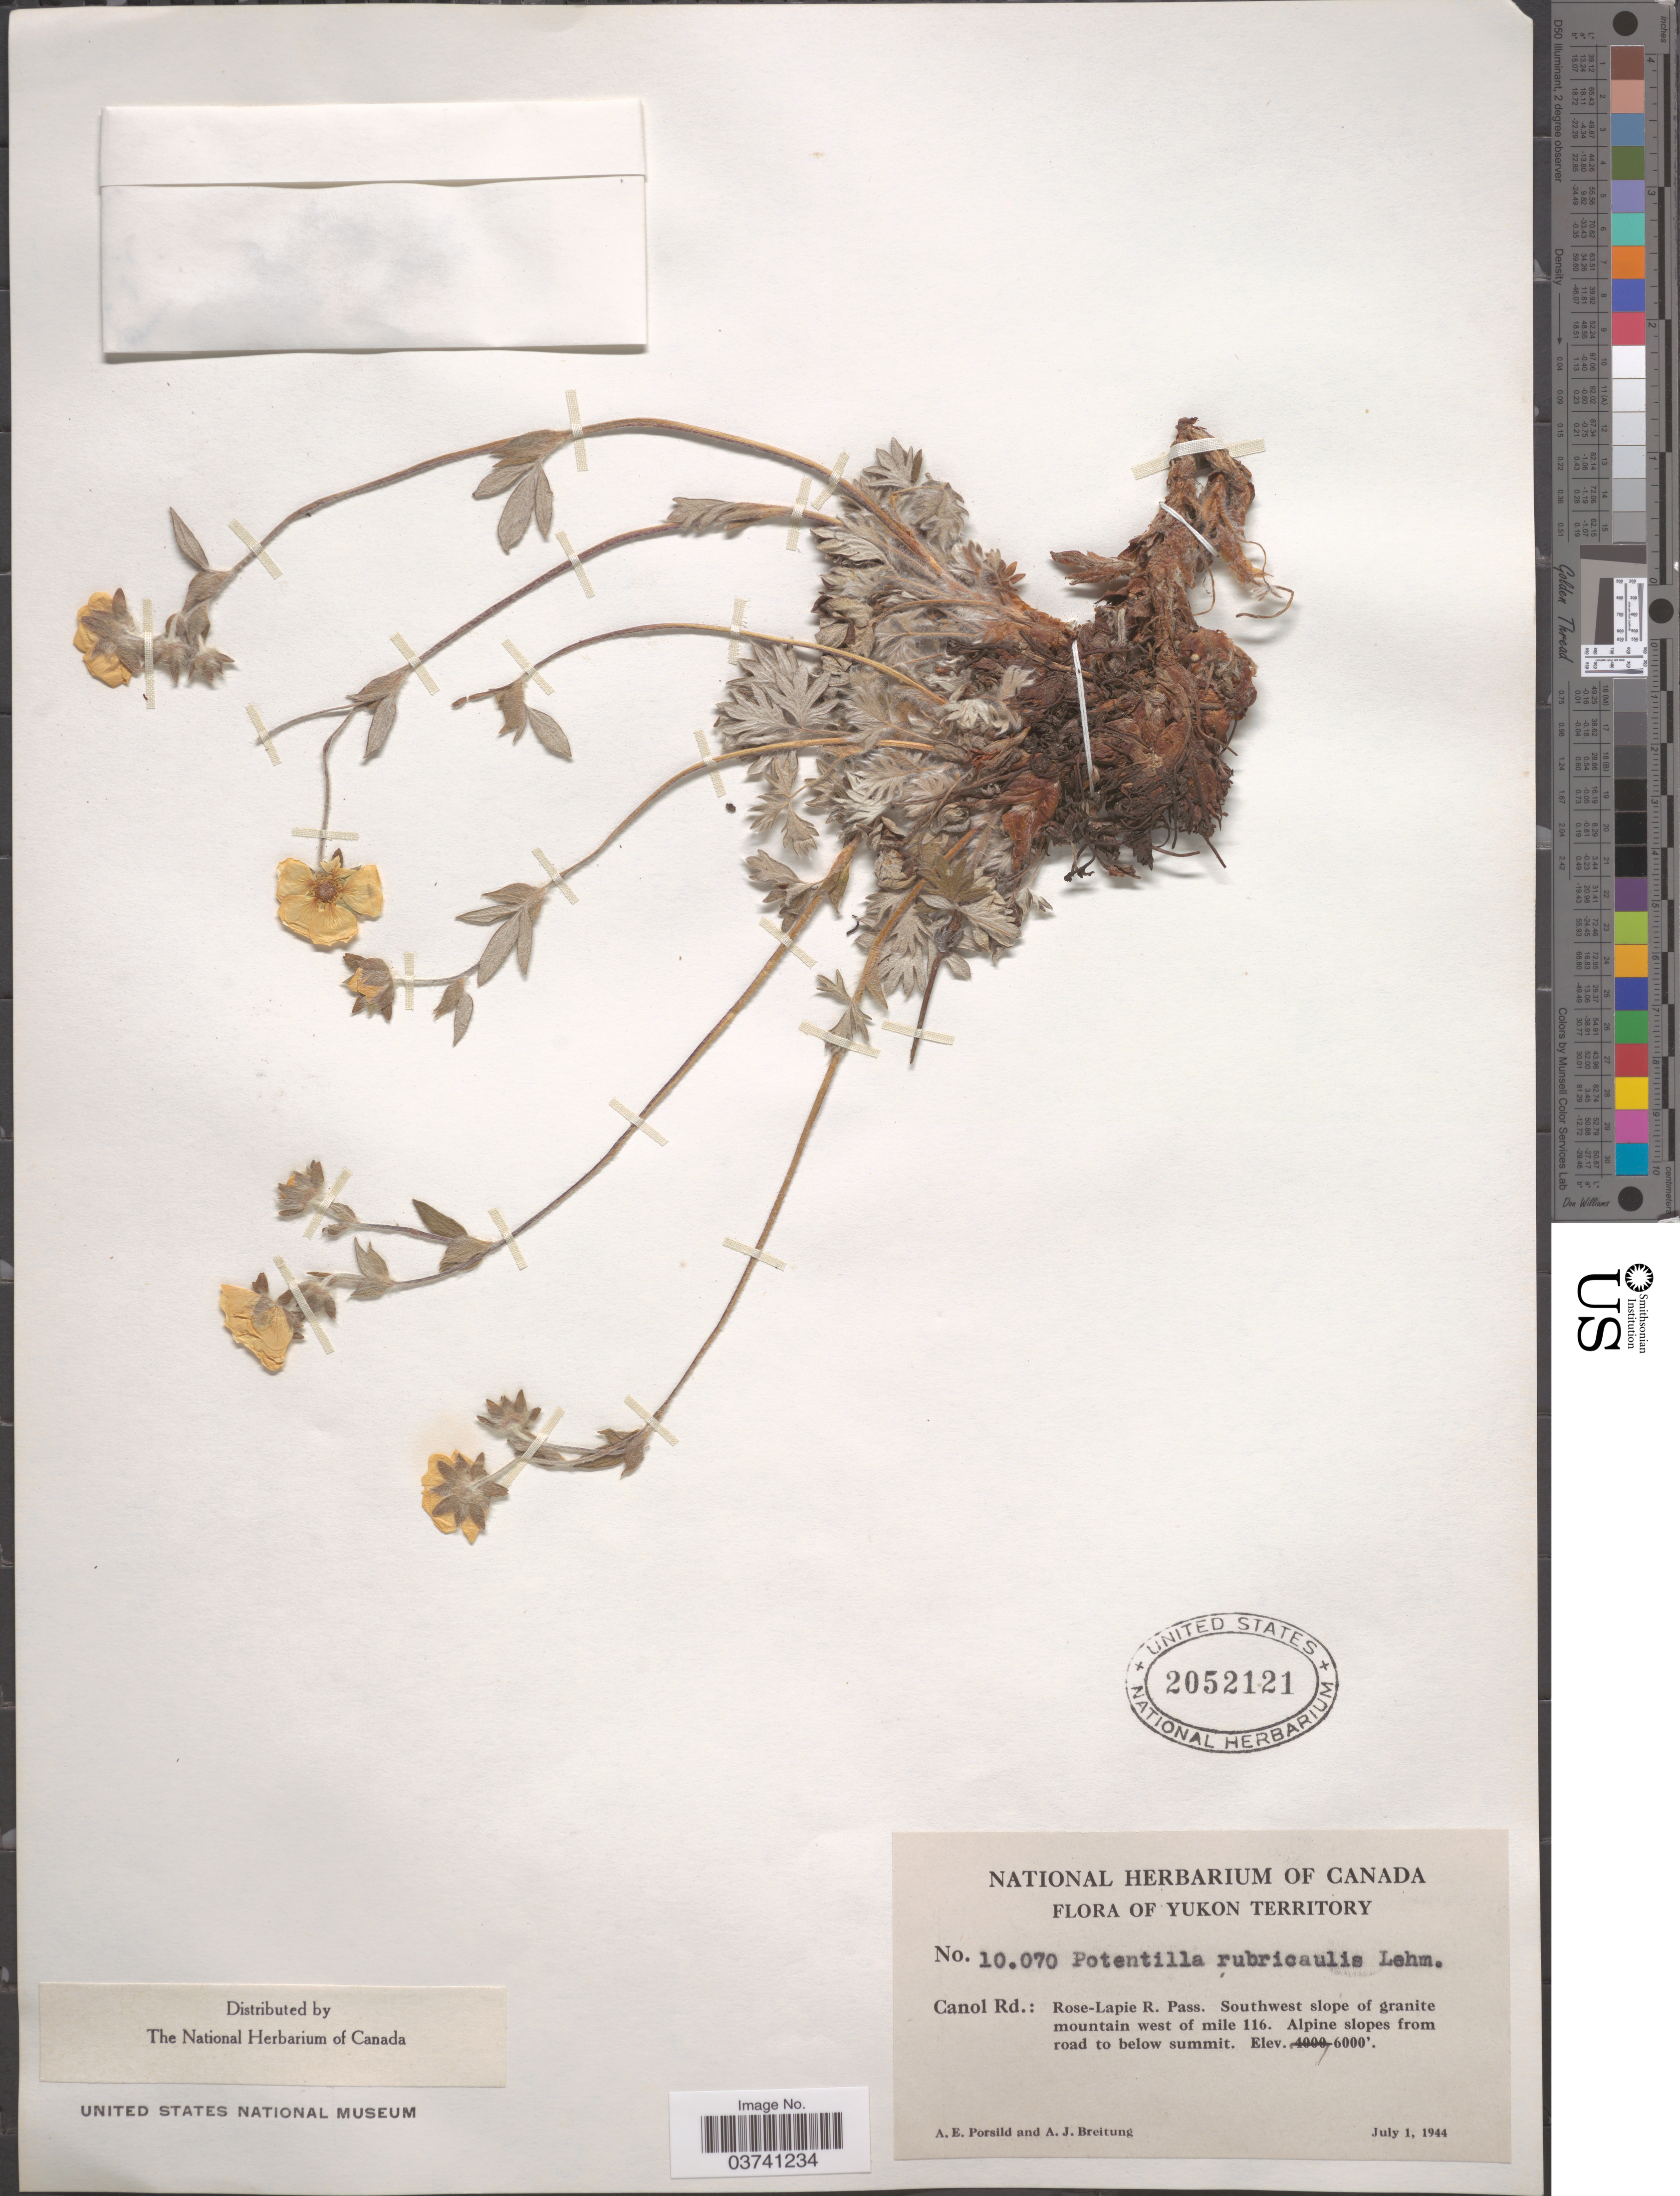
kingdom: Plantae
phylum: Tracheophyta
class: Magnoliopsida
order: Rosales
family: Rosaceae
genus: Potentilla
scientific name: Potentilla rubricaulis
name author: F. Lehm.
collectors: A. E. Porsild & A. Breitung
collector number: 10070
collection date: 1944-07-01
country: Canada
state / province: Yukon Territory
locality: Canol Rd.: Rose - Lapie R. Pass. Southwest slope of granite mountain west of mile 116. Alpine slopes from road to below summit.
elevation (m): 1829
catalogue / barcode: US 2052121